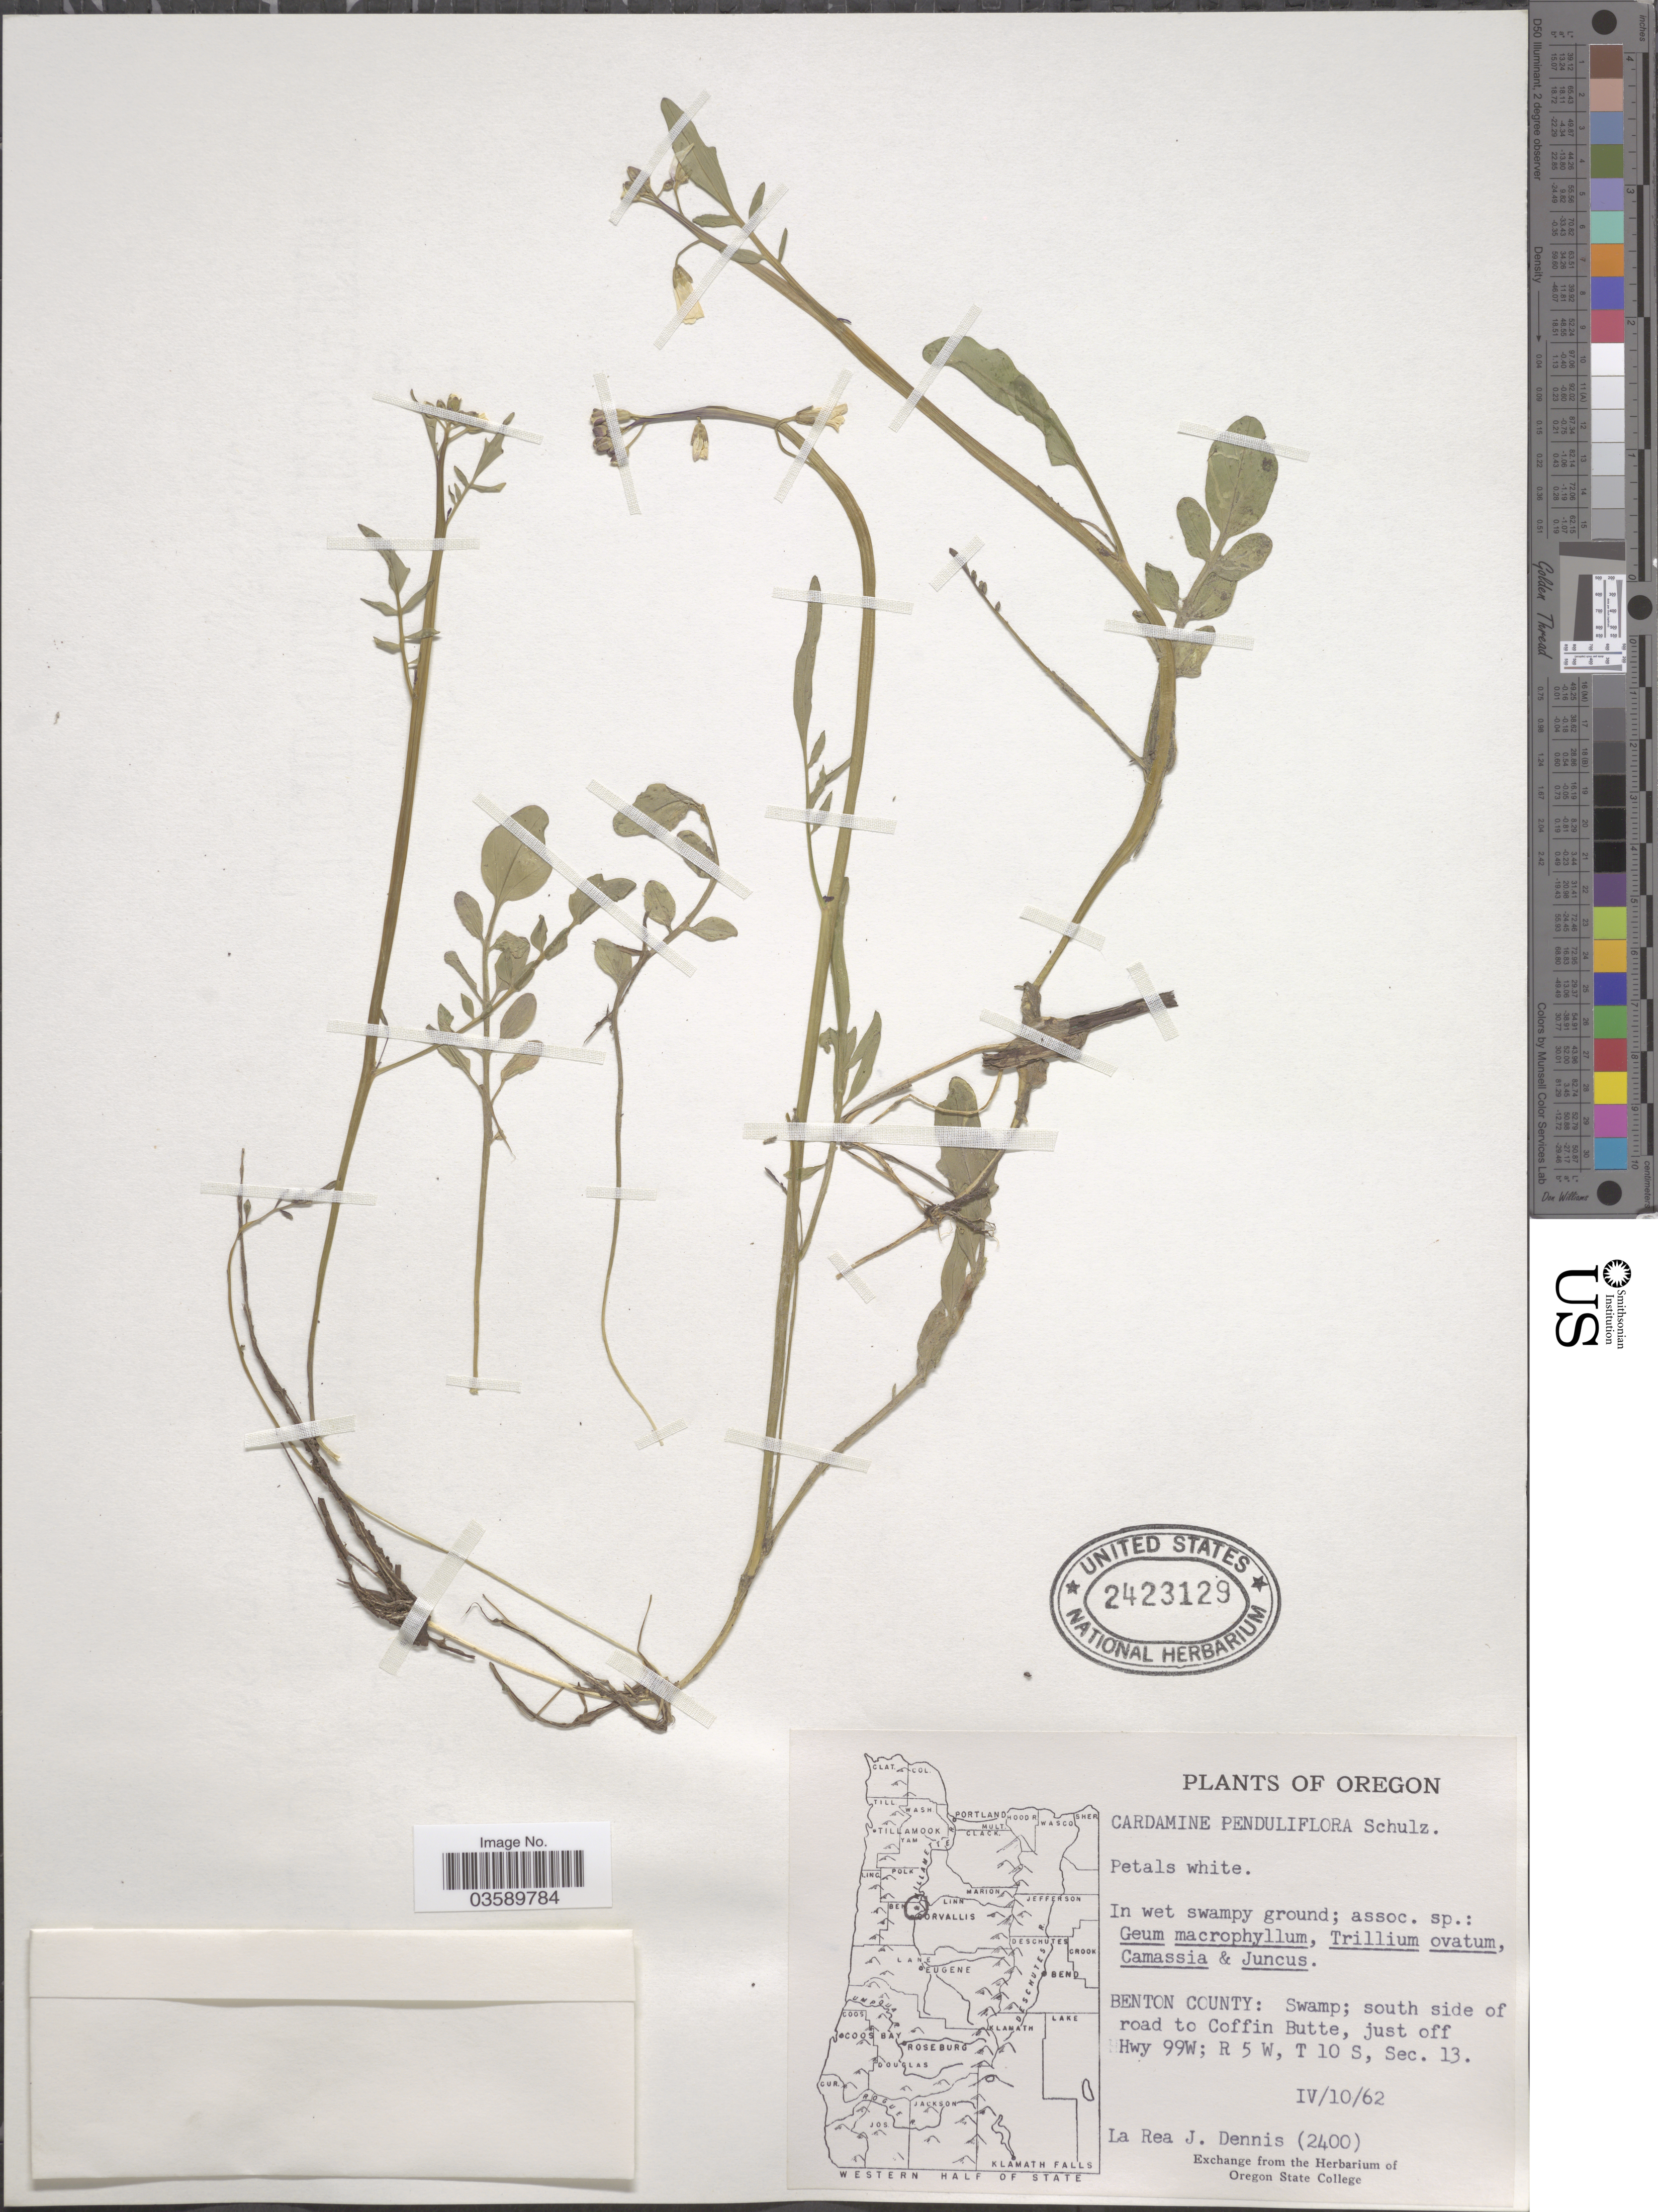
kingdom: Plantae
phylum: Tracheophyta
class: Magnoliopsida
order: Brassicales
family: Brassicaceae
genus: Cardamine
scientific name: Cardamine penduliflora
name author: O.E. Schulz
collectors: L. Dennis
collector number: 2400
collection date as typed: Transcribed d/m/y: 10/4/62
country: United States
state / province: Oregon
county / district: Benton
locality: Benton County: Swamp; south side of road to Coffin Butte, just off Hwy 99W; R 5 W, T 10 S, Sec. 13.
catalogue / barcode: US 2423129